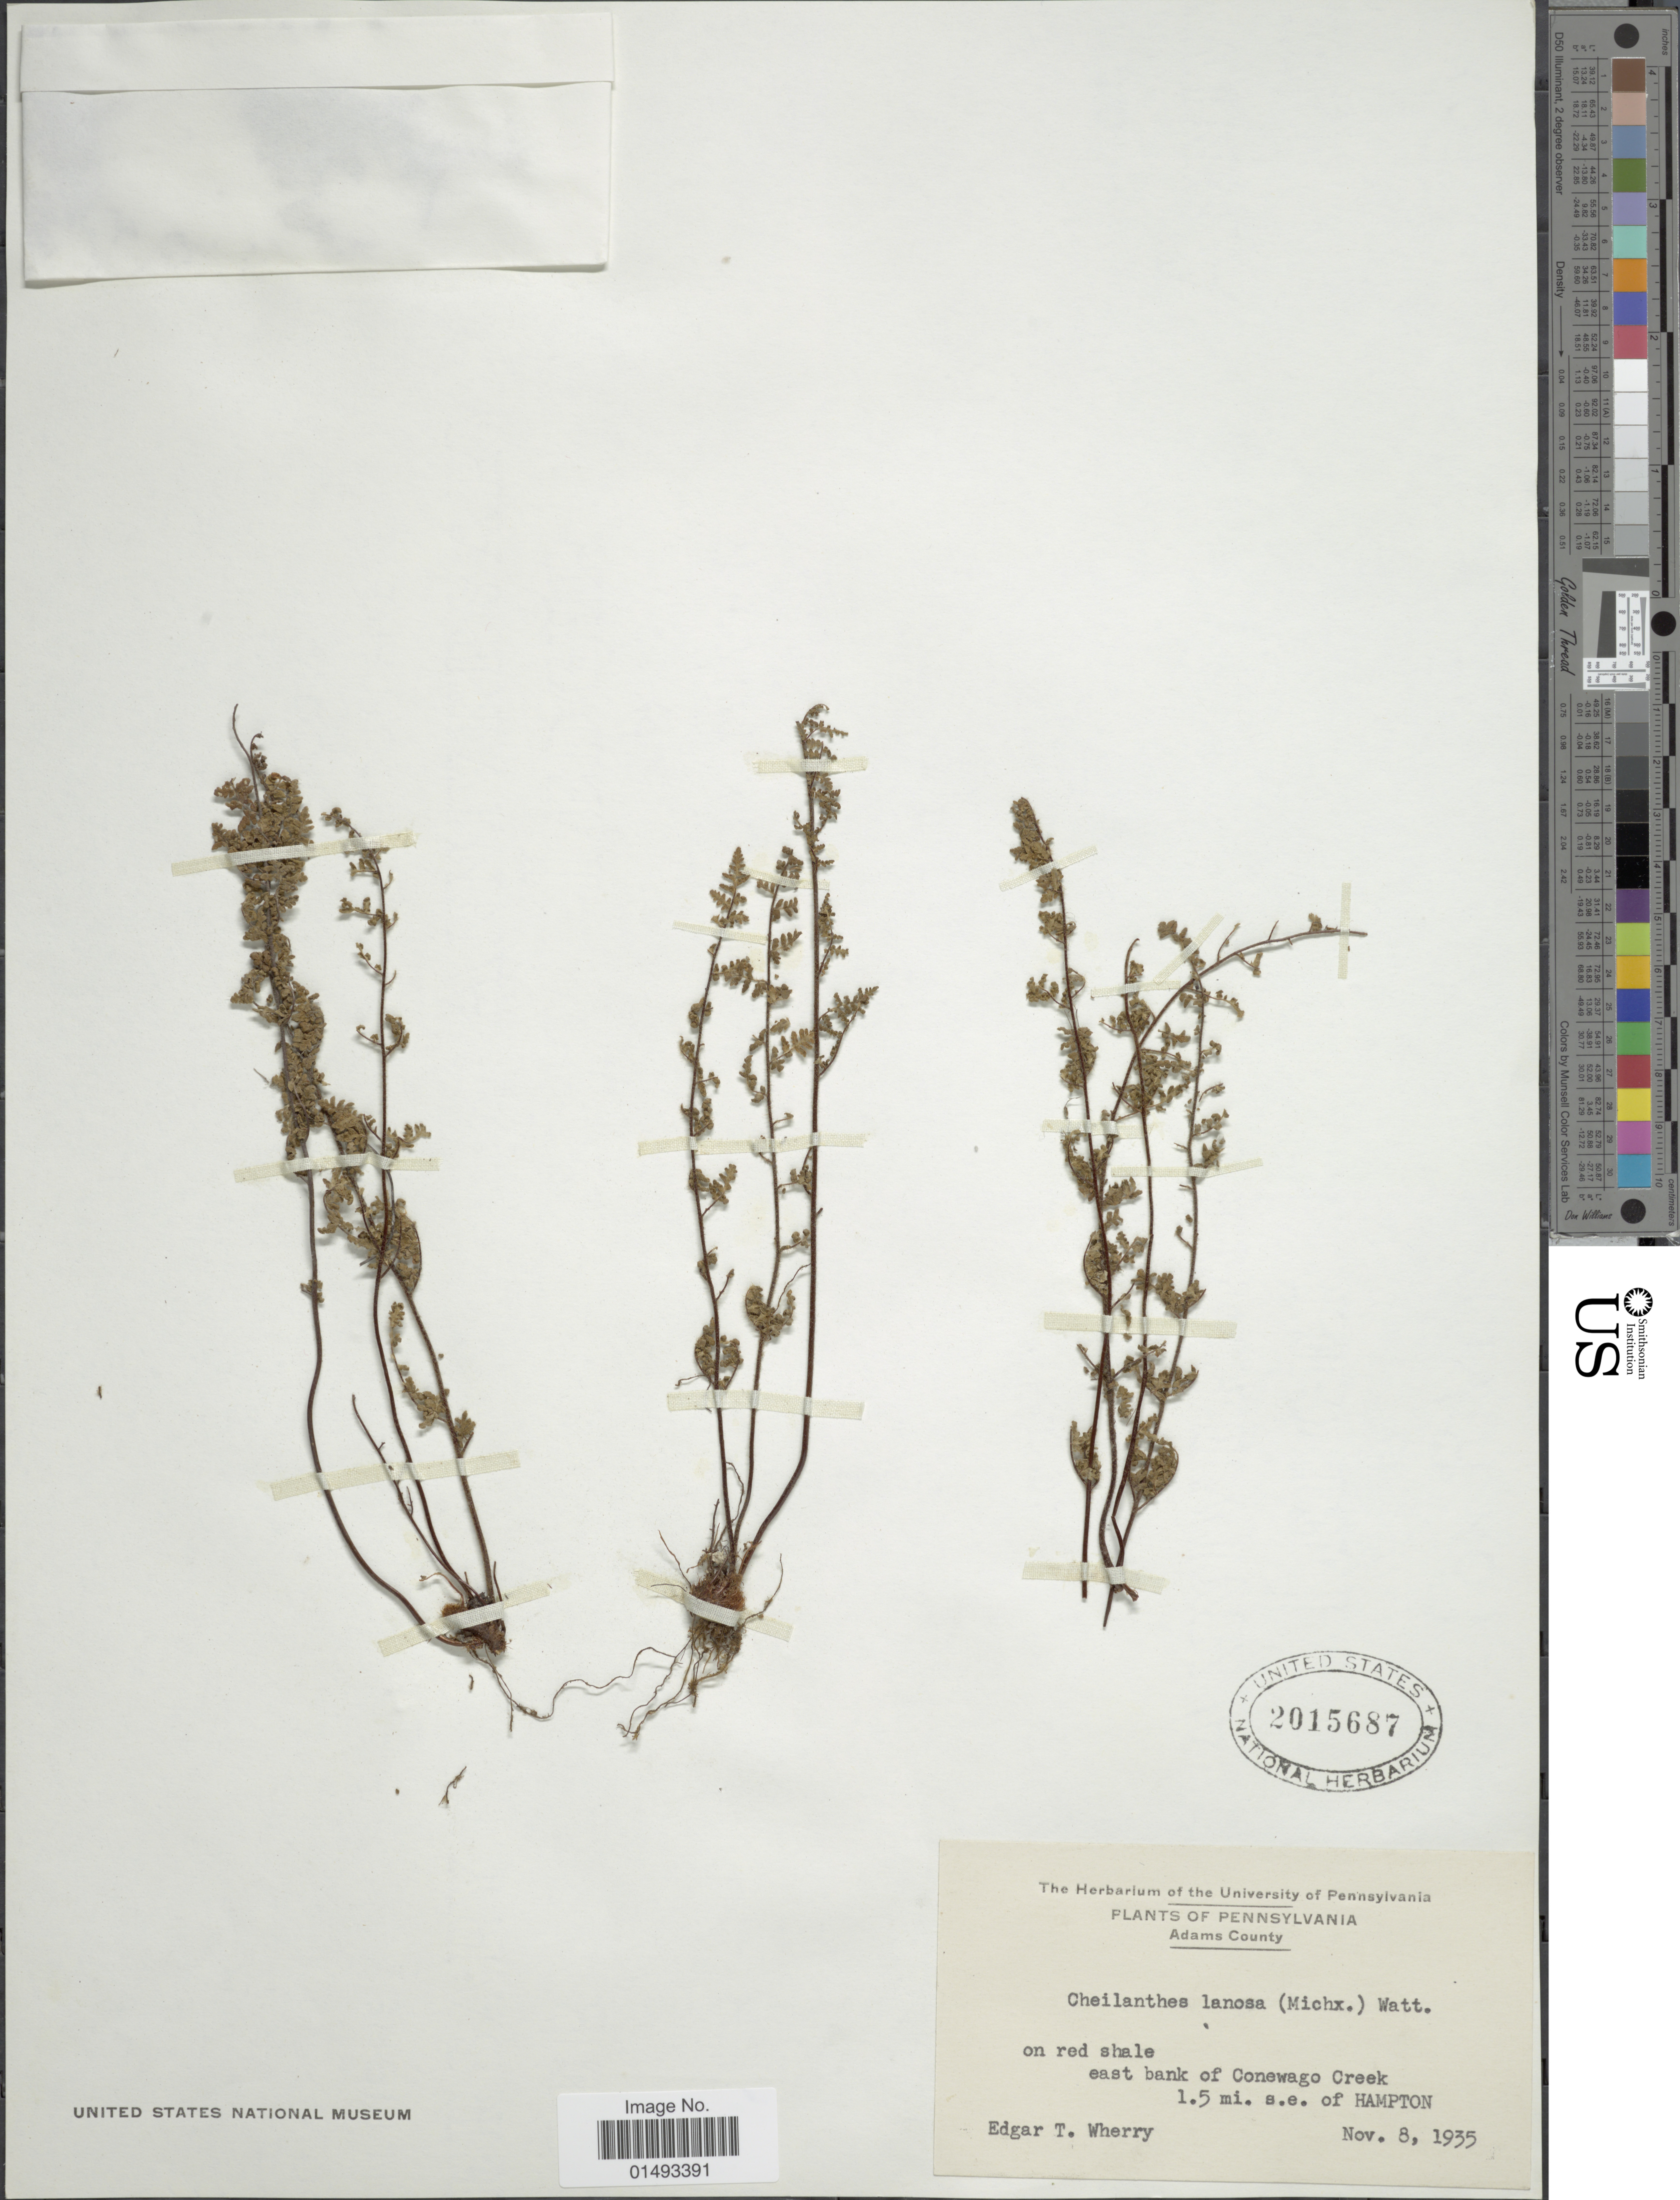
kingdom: Plantae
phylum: Tracheophyta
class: Polypodiopsida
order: Polypodiales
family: Pteridaceae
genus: Myriopteris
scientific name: Myriopteris lanosa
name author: (Michx.) Grusz & Windham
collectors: E. T. Wherry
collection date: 1935-11-08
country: United States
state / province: Pennsylvania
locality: Plants of Pennsylvania, Adams County, on red shale east bank of Conewago Creek, 1.5 mi. s.e. of Hampton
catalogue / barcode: US 2015687